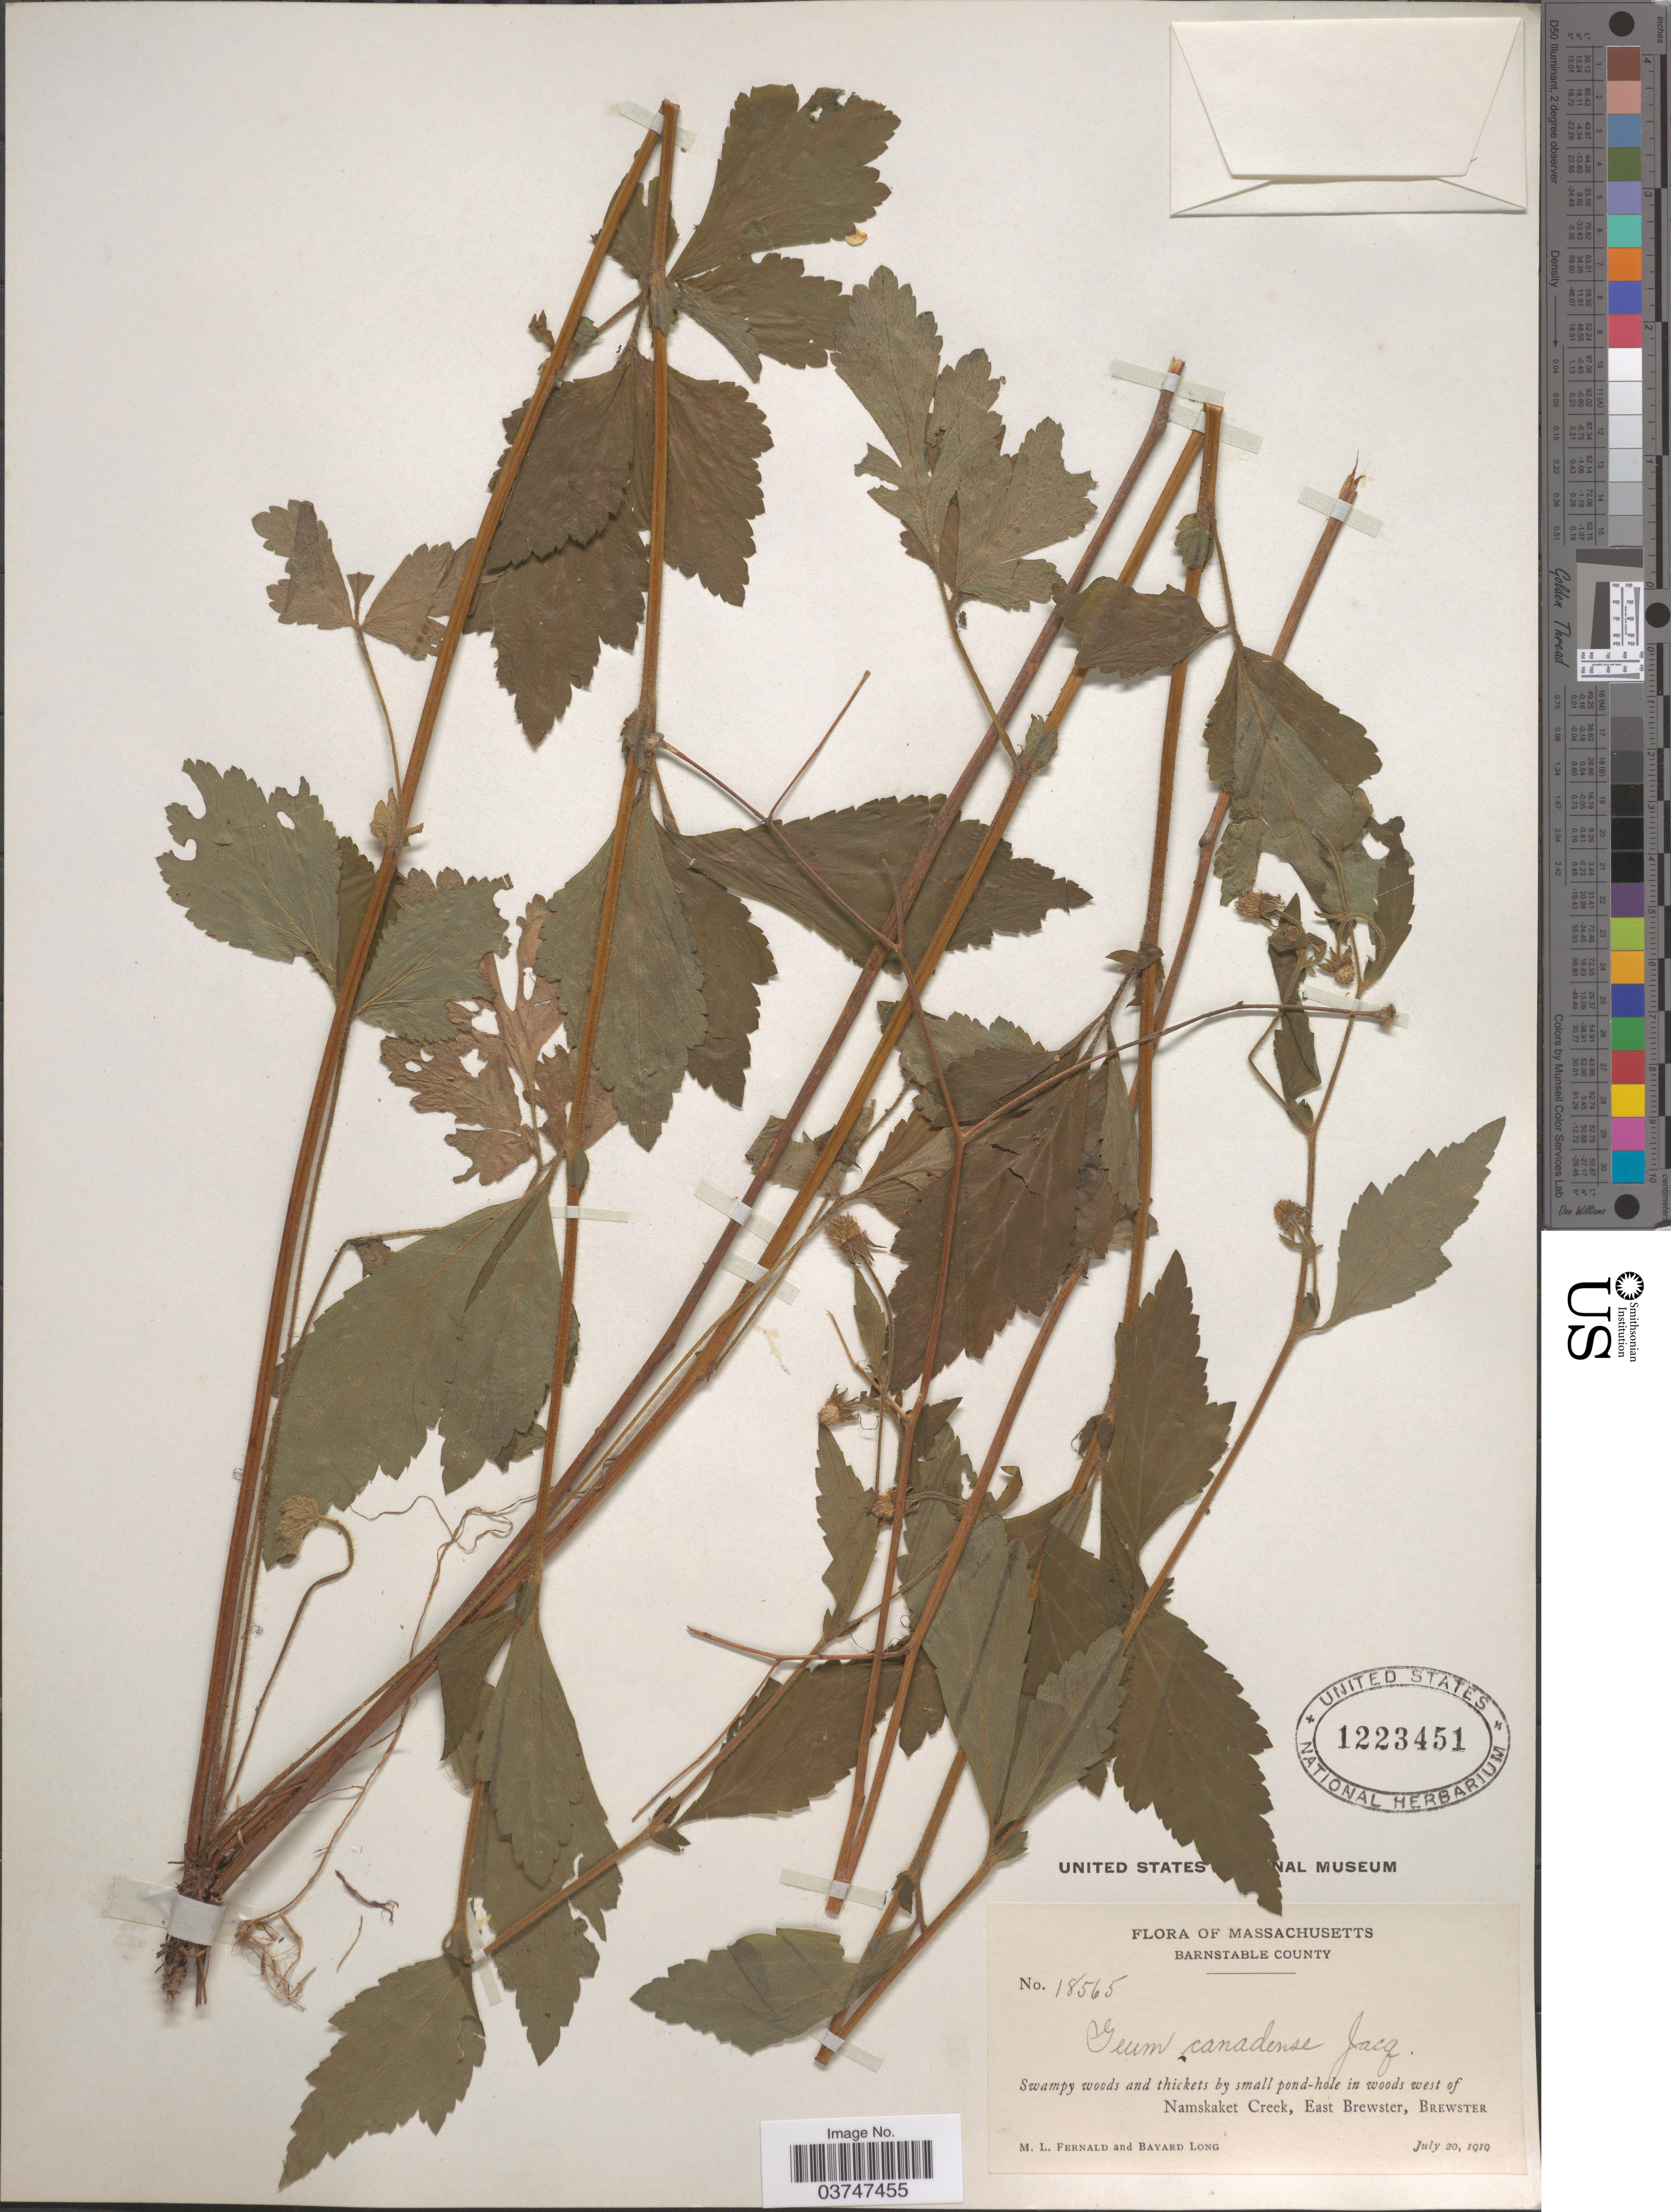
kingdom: Plantae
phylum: Tracheophyta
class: Magnoliopsida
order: Rosales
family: Rosaceae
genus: Geum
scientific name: Geum canadense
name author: Jacq.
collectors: M. L. Fernald & B. Long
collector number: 18565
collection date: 1919-07-20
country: United States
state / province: Massachusetts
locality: Barnstable County. Swampy woods and thickets by small pond-hole in woods west of Namskaket Creek, East Brewster, Brewster.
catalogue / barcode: US 1223451